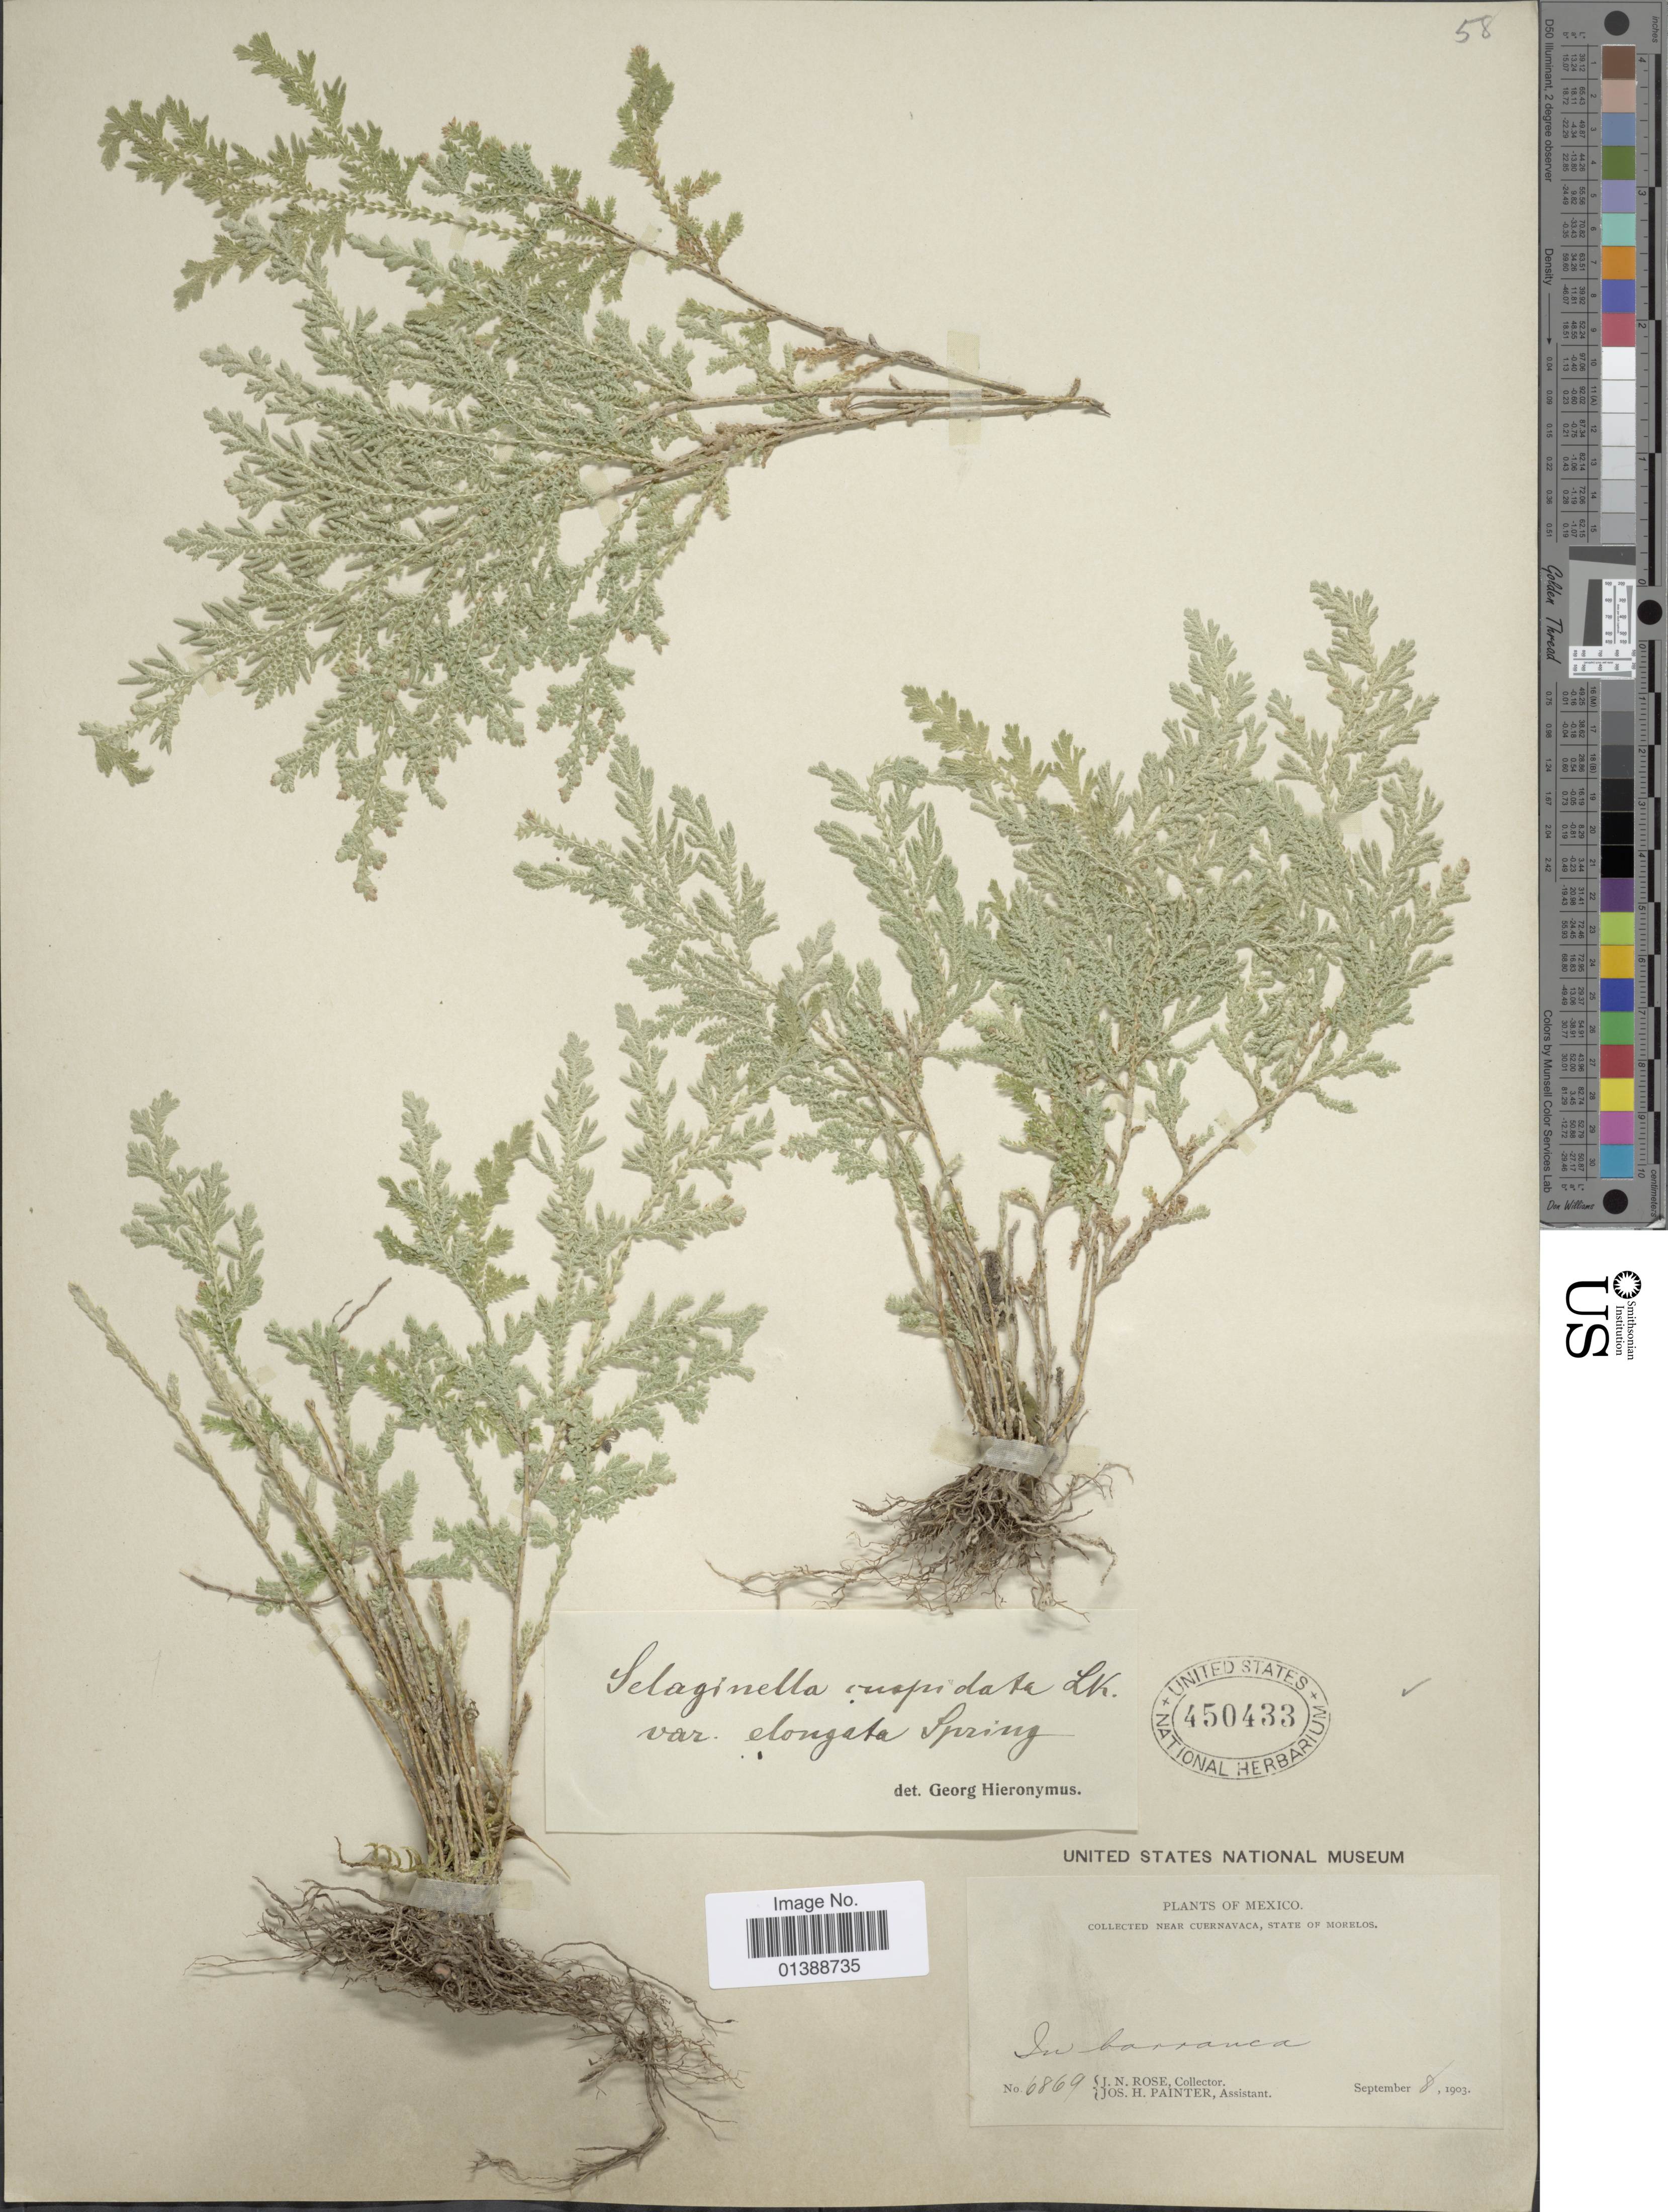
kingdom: Plantae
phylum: Tracheophyta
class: Lycopodiopsida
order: Selaginellales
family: Selaginellaceae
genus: Selaginella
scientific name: Selaginella pallescens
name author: (C. Presl) Spring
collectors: J. N. Rose & J. H. Painter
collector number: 6869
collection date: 1903-09-08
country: Mexico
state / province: Morelos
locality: Near Cuernavaca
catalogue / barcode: US 450433